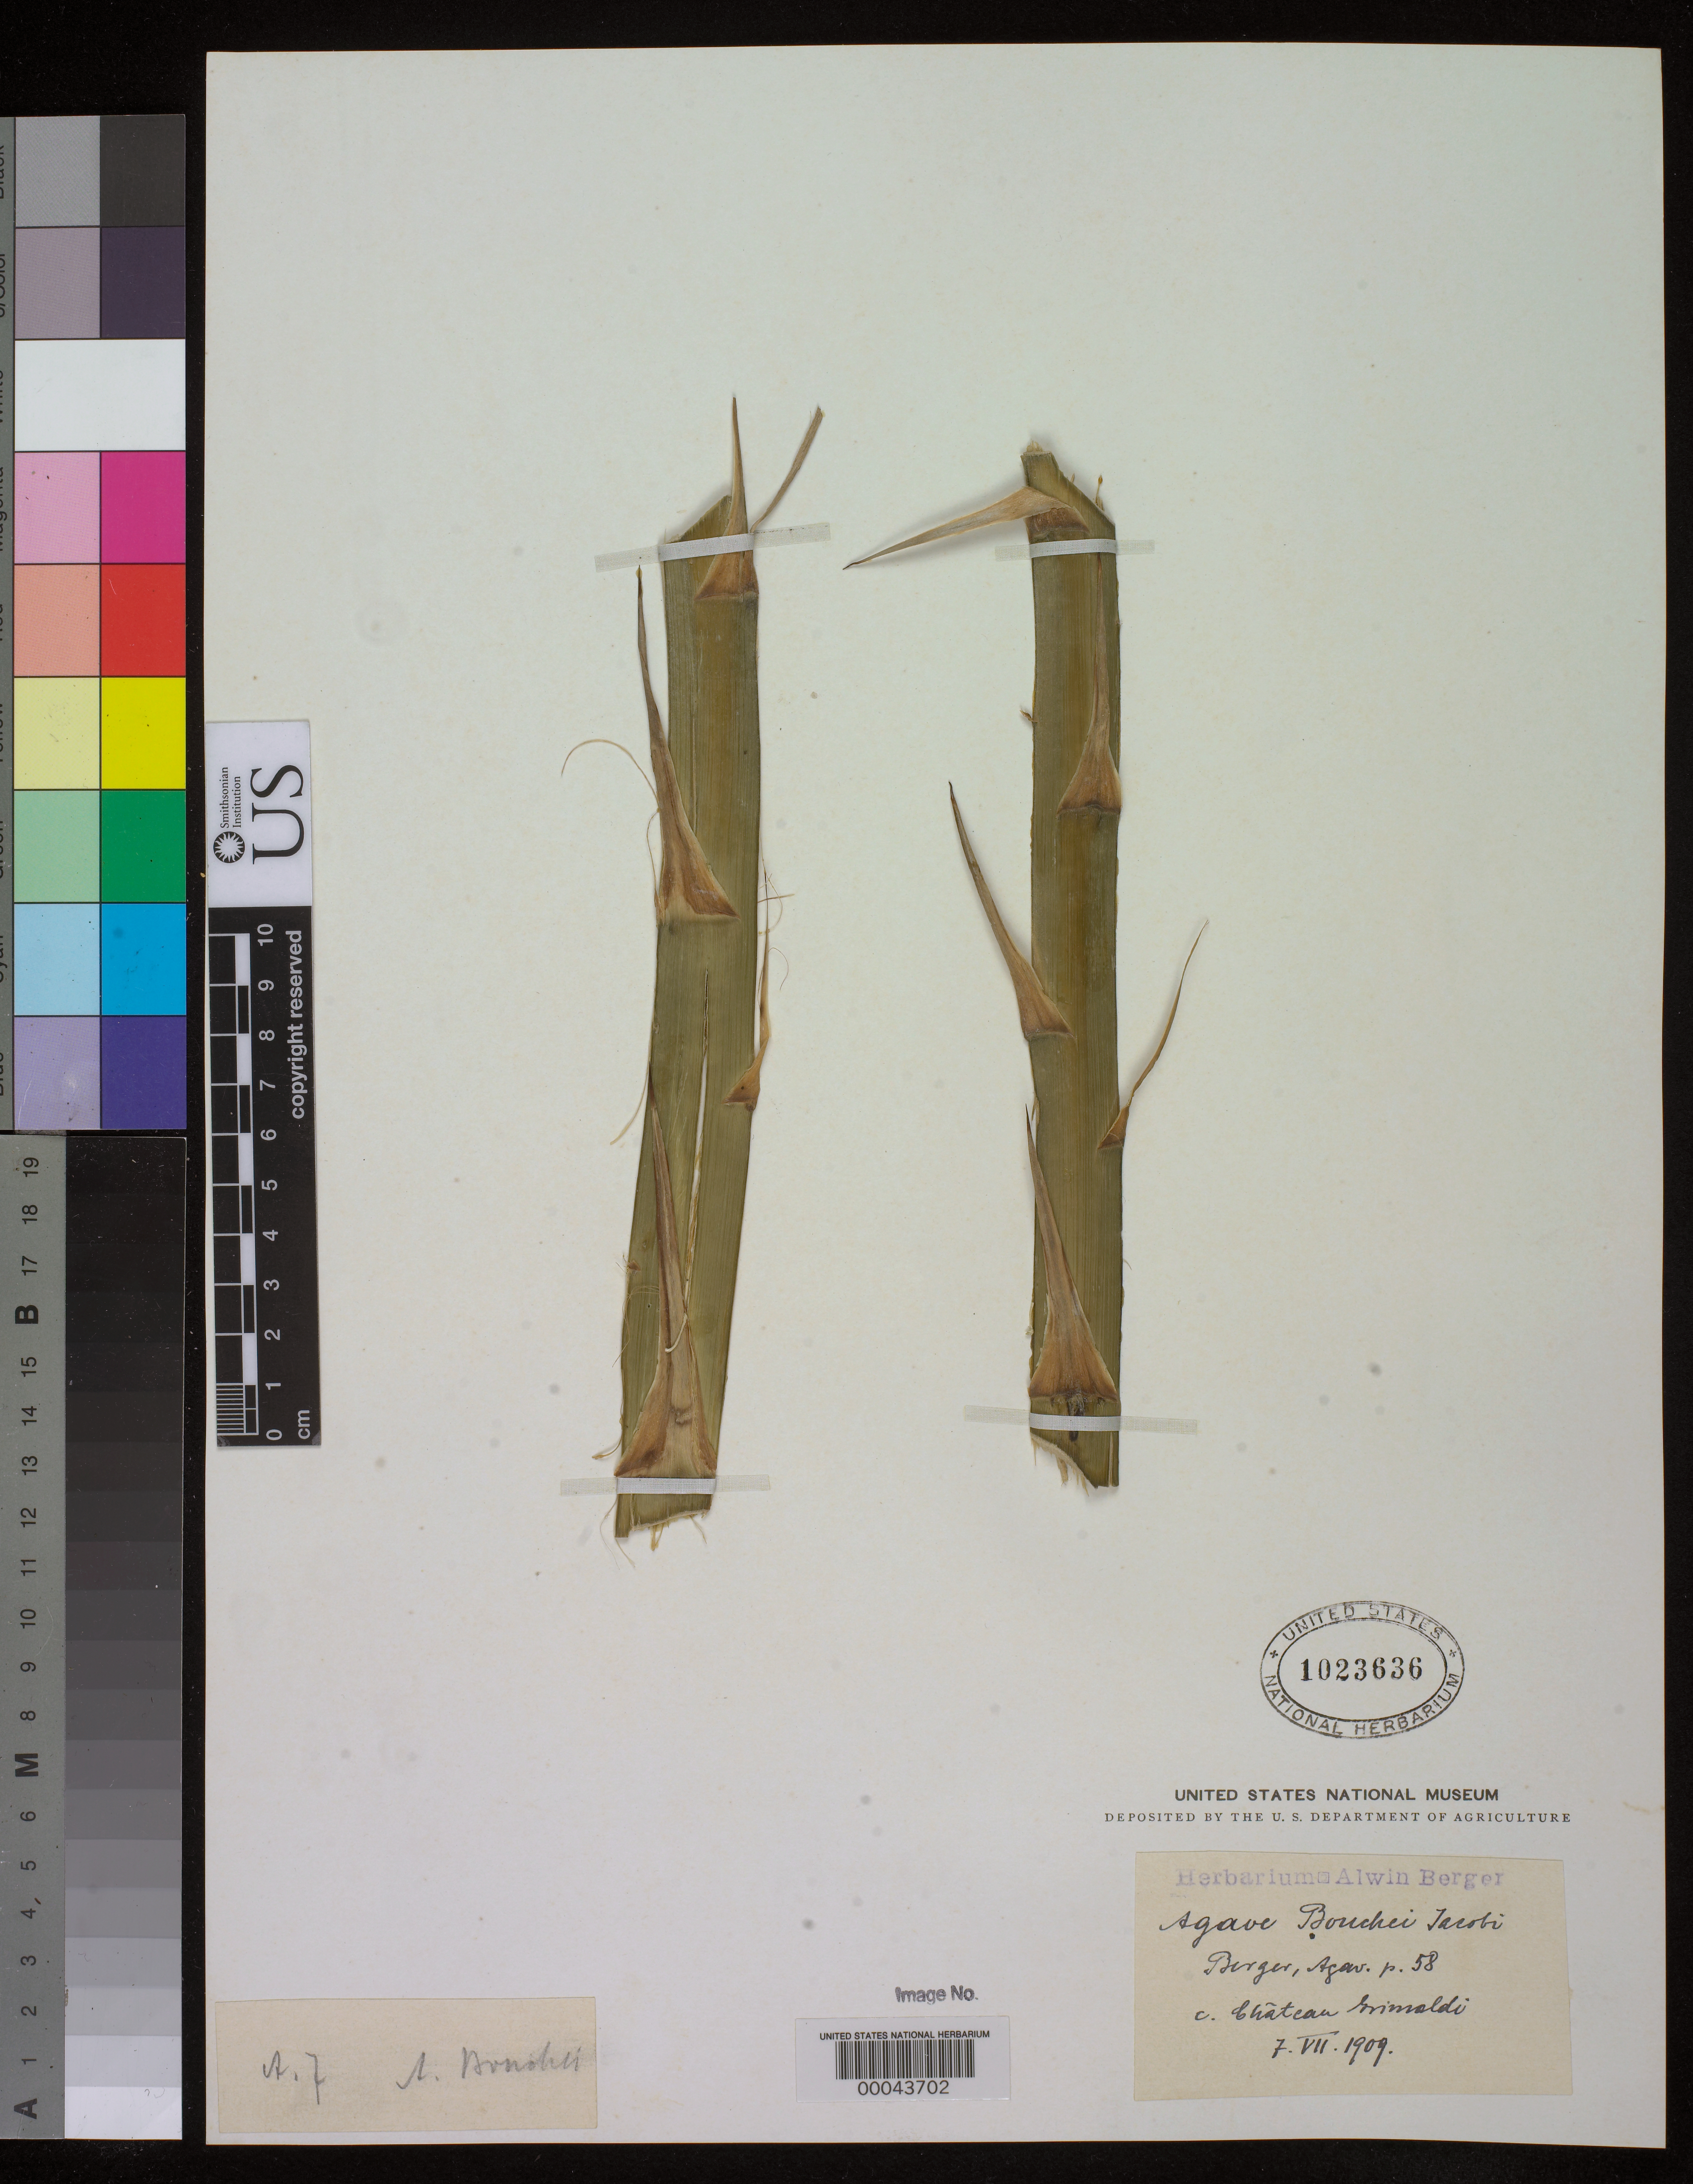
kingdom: Plantae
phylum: Tracheophyta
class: Liliopsida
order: Asparagales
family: Asparagaceae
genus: Agave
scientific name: Agave bouchei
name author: Jacobi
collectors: ex herb. A. Berger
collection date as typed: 07 Jul 1909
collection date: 1909-07-07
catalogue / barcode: US 1023636